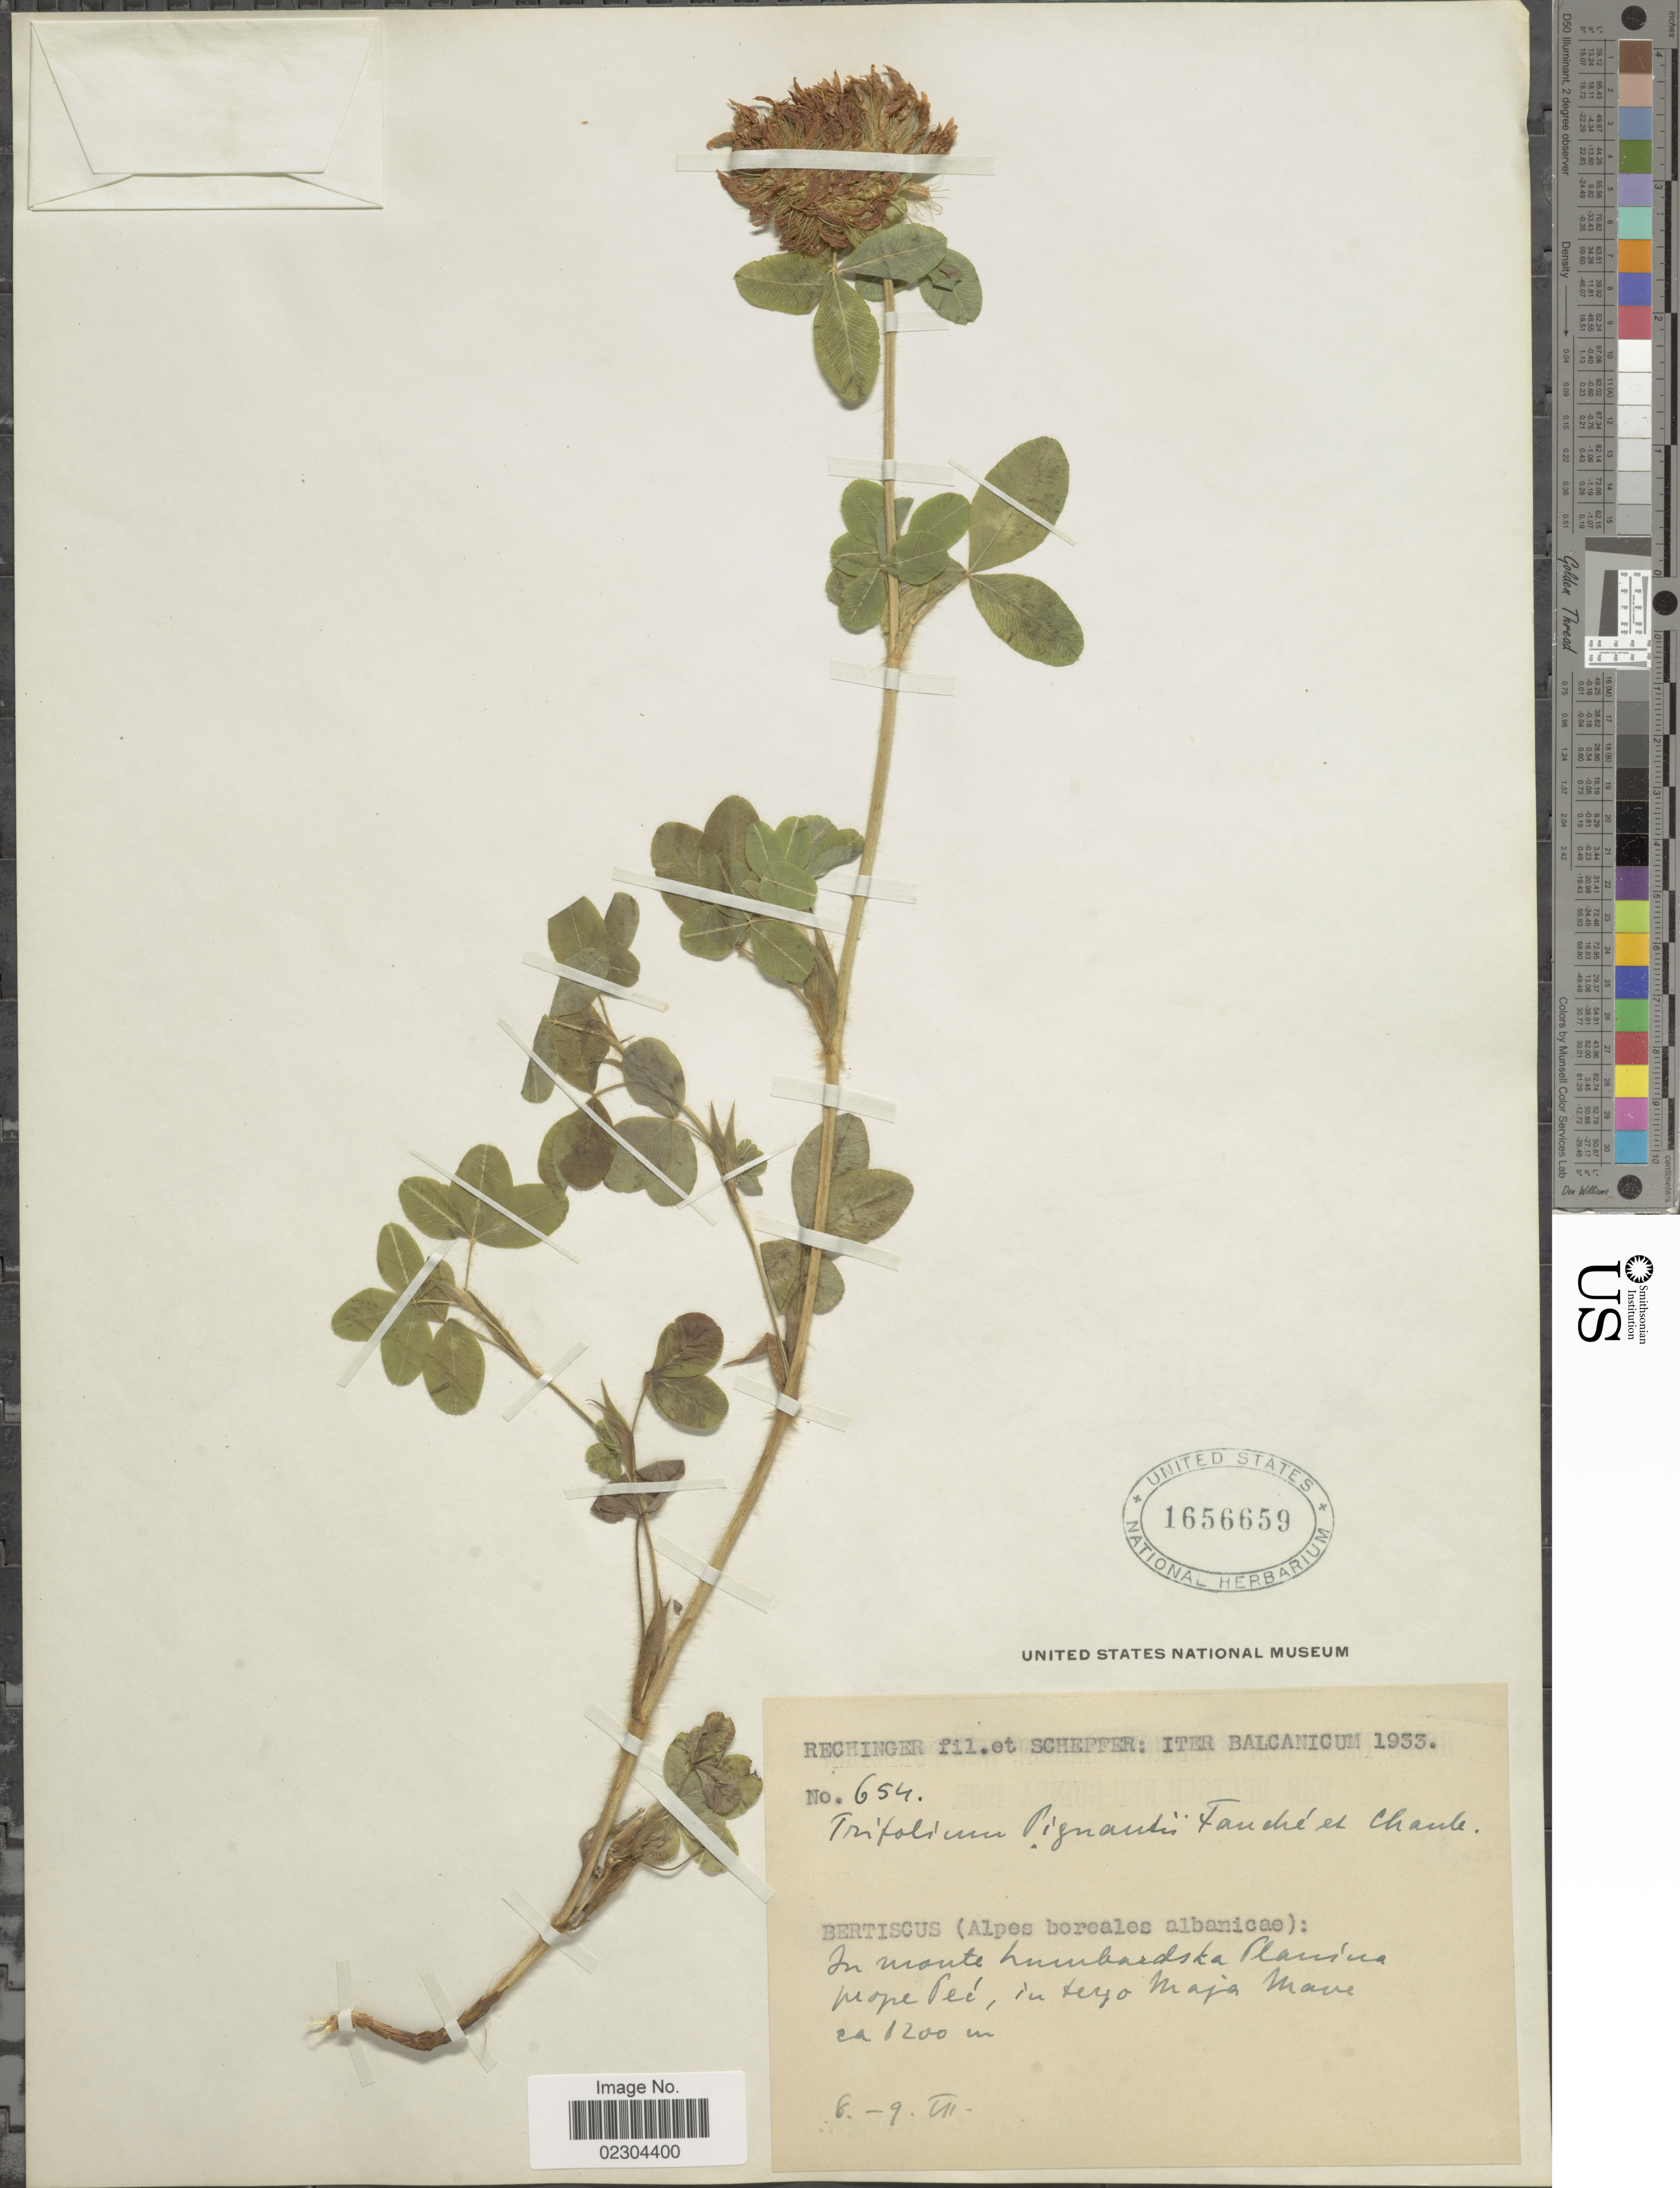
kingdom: Plantae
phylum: Tracheophyta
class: Magnoliopsida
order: Fabales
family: Fabaceae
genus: Trifolium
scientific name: Trifolium noricum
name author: Wulfen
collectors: -- Rechinger & Scheffer, --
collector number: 654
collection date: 1933-07-08/1933-07-09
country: Kosovo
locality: Balcanicum, Bertiscus (Alpes boreales albanicae). In monte humbardska Planina prope Pec, in teyo Maja Mave [interpreted]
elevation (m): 1200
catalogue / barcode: US 1656659